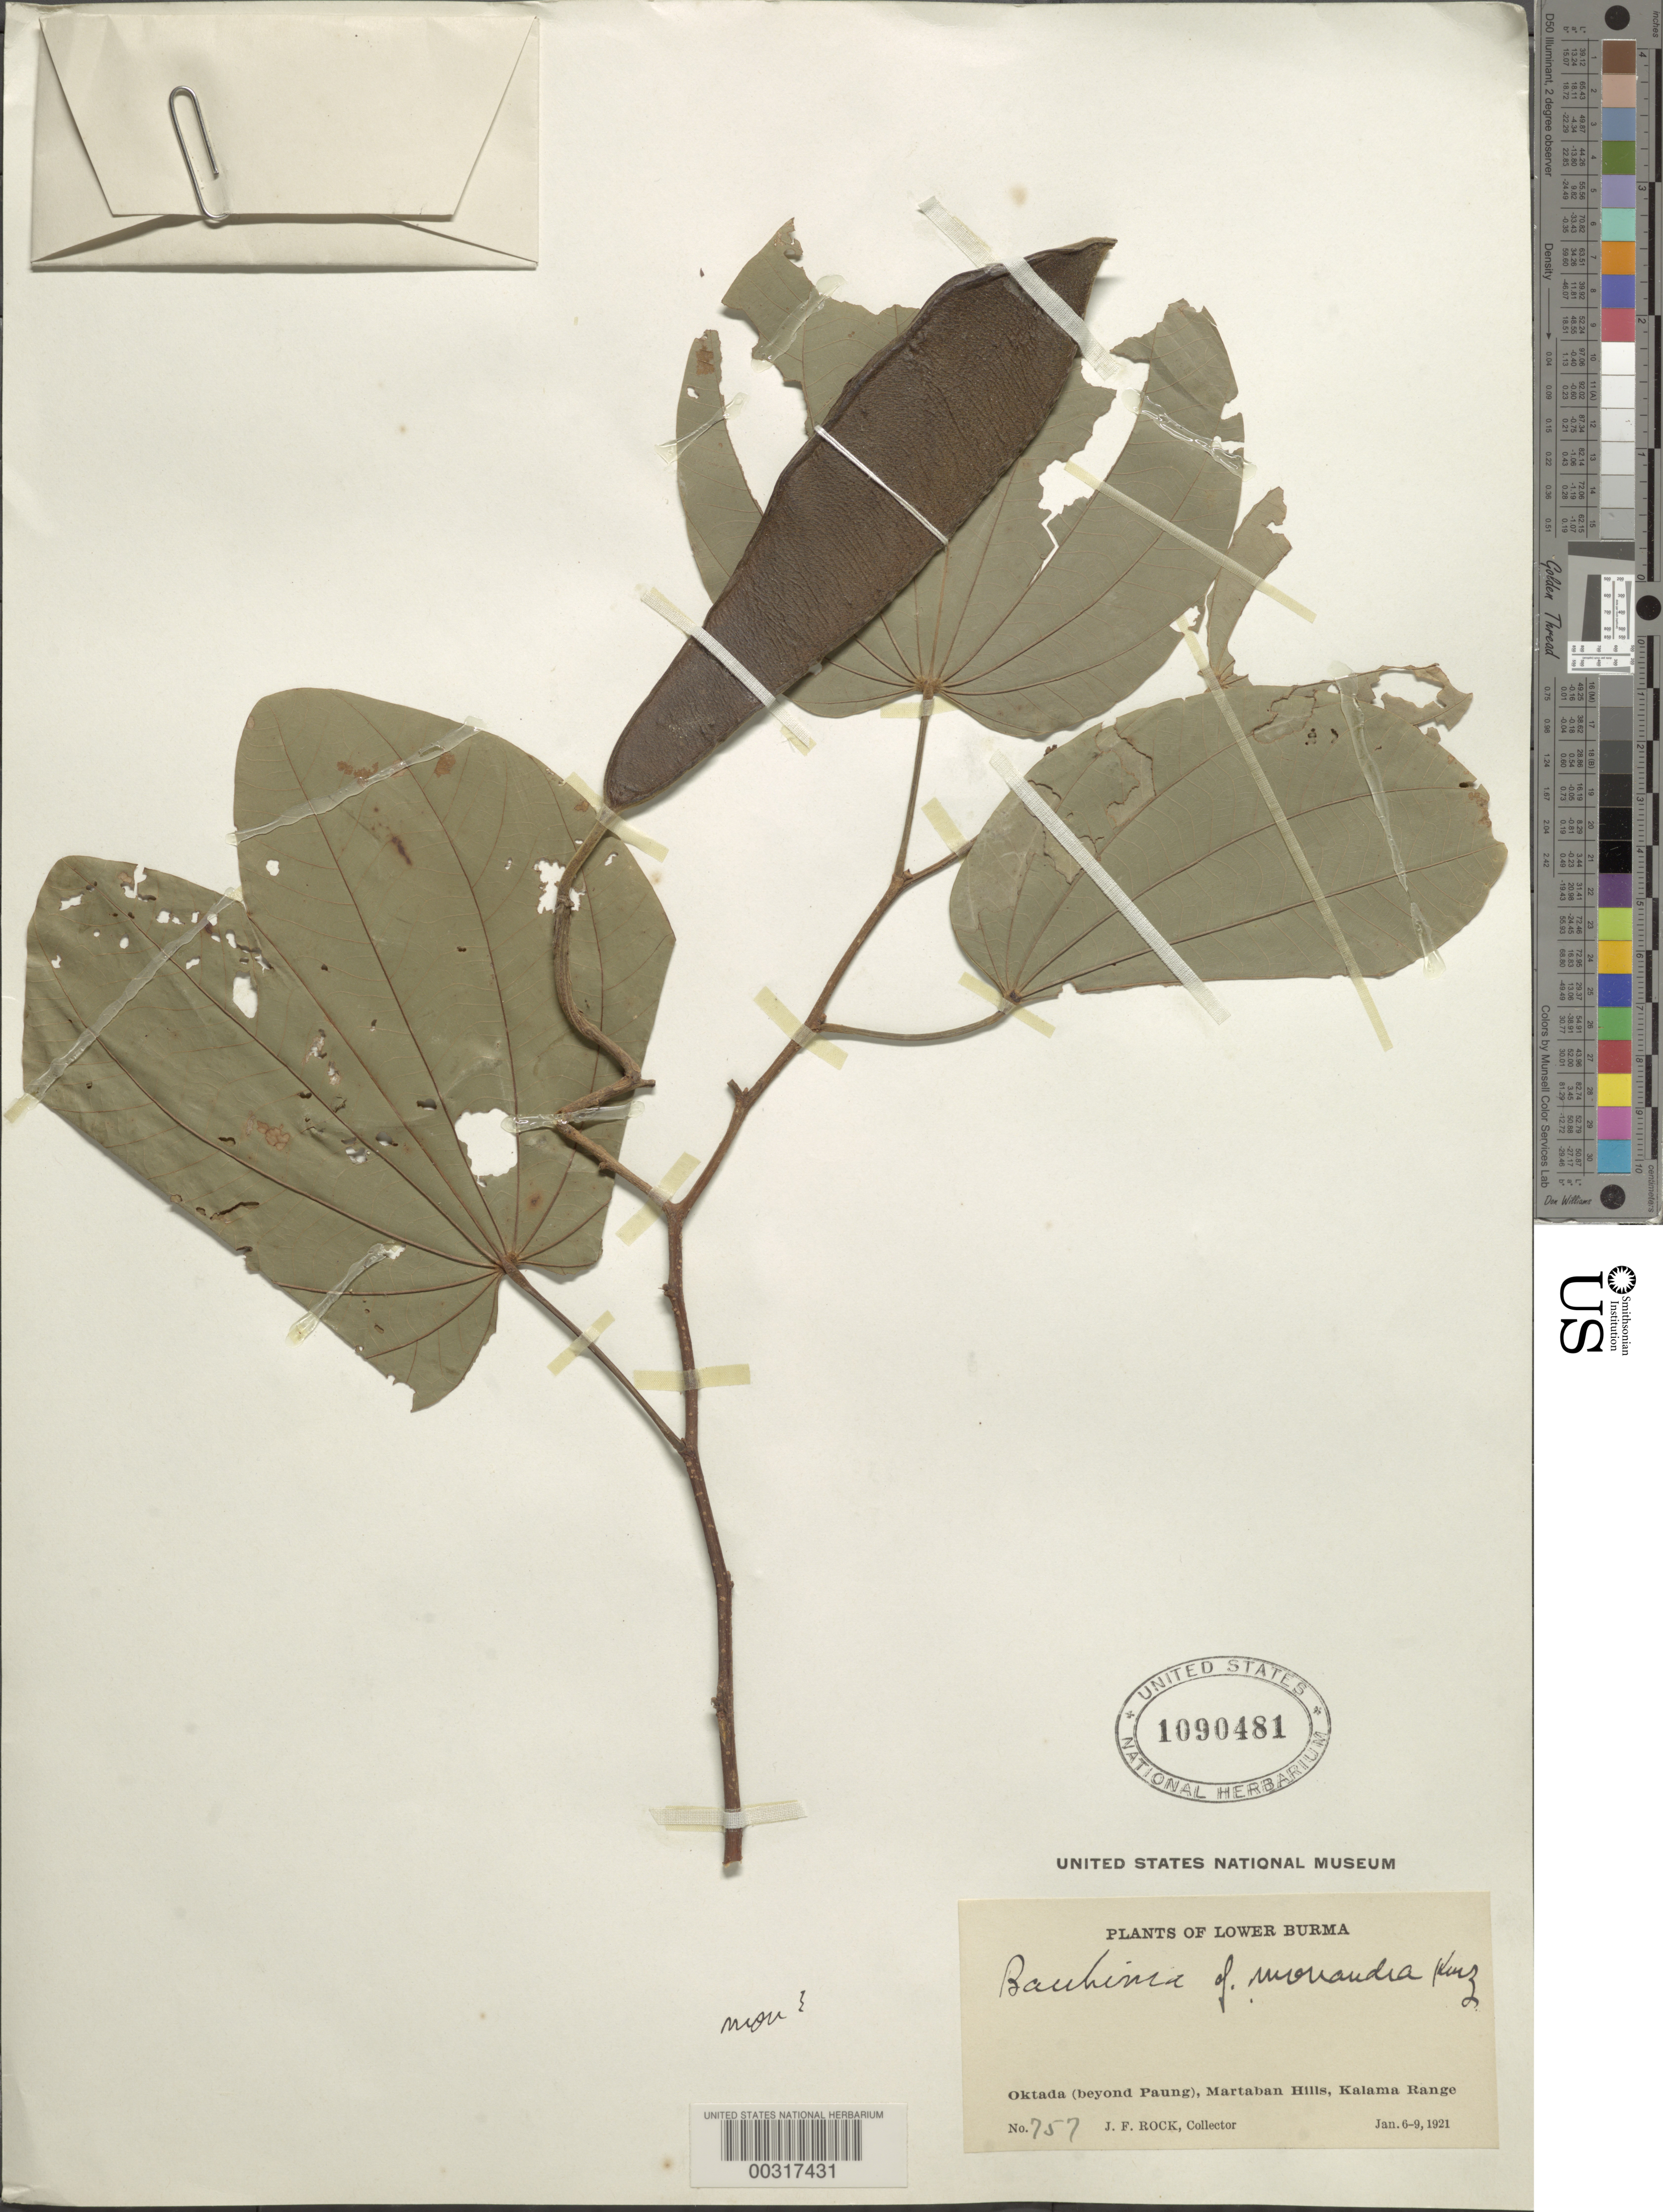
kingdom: Plantae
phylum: Tracheophyta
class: Magnoliopsida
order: Fabales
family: Fabaceae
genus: Phanera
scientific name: Phanera sp.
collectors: J. F. Rock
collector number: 757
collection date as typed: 06 Jan 1921 to 09 Jan 1921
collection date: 1921-01-06/1921-01-09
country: Myanmar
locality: Oktada, beyond Paung, Martaban Hills, alama range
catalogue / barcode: US 1090481